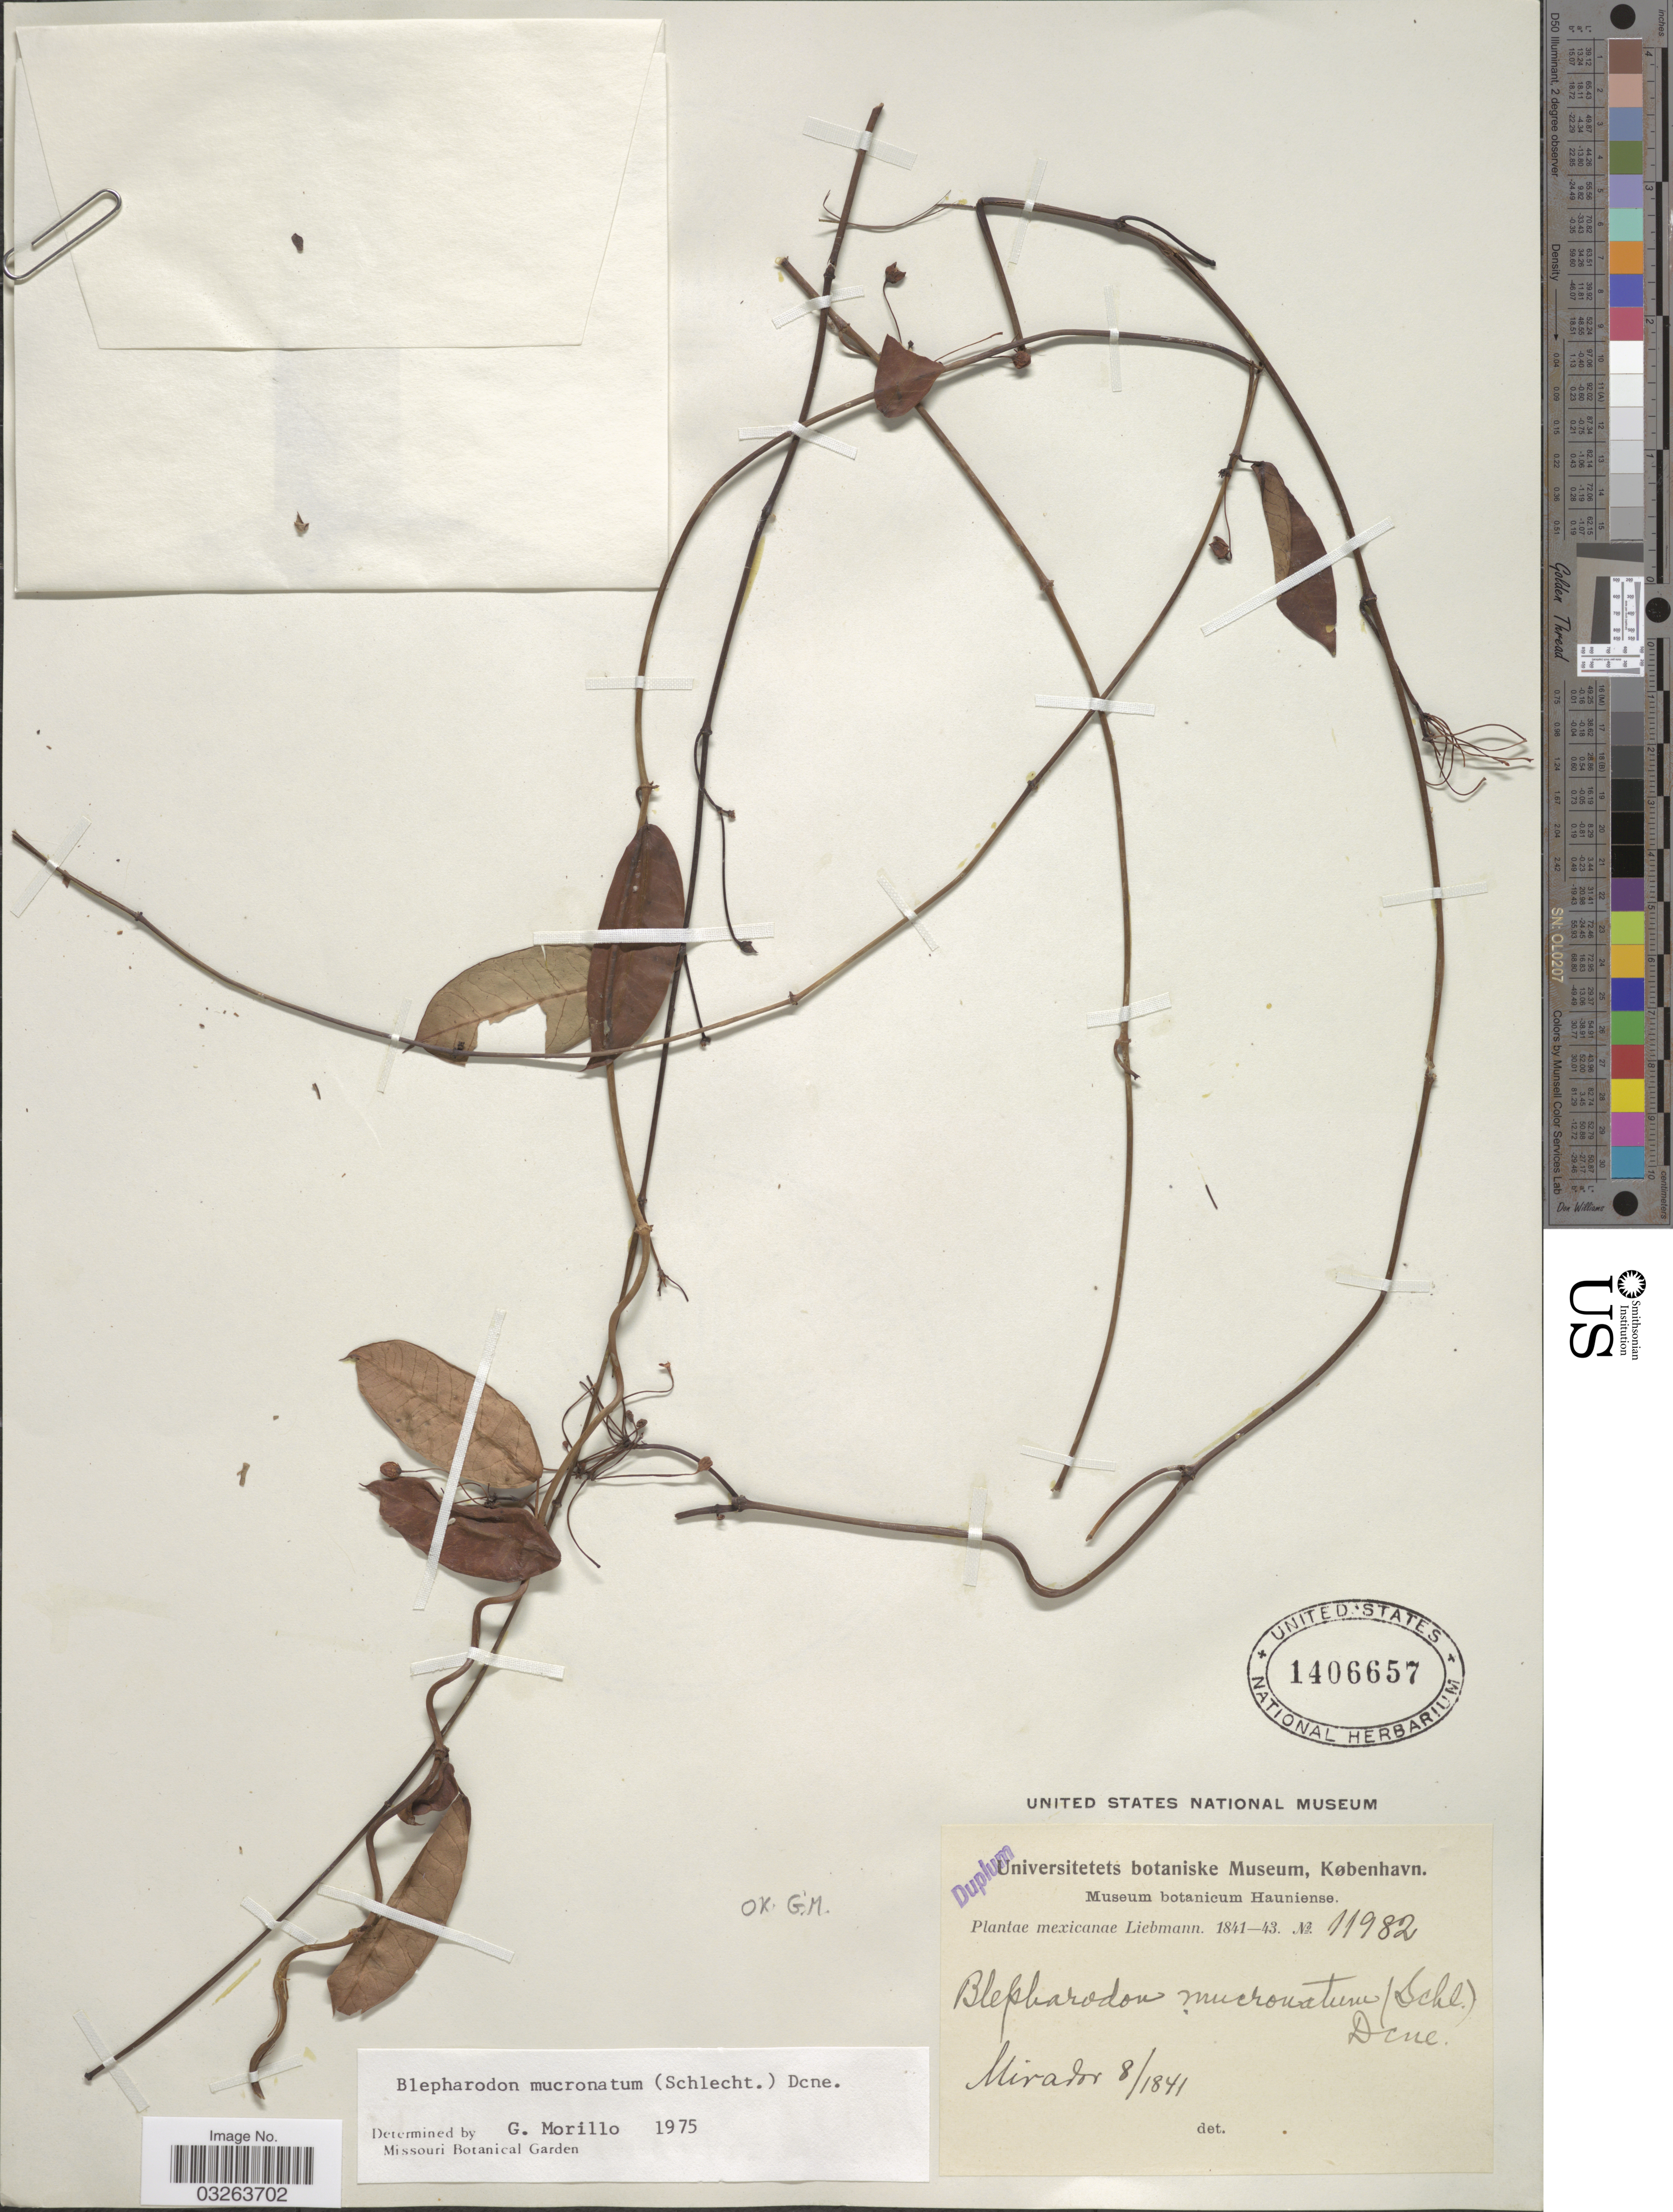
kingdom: Plantae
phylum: Tracheophyta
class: Magnoliopsida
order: Gentianales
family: Apocynaceae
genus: Blepharodon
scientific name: Blepharodon mucronatum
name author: (Schltdl.) Decne.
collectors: Liebmann, --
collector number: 11982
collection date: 1841-08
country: Mexico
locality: Mirador.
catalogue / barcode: US 1406657